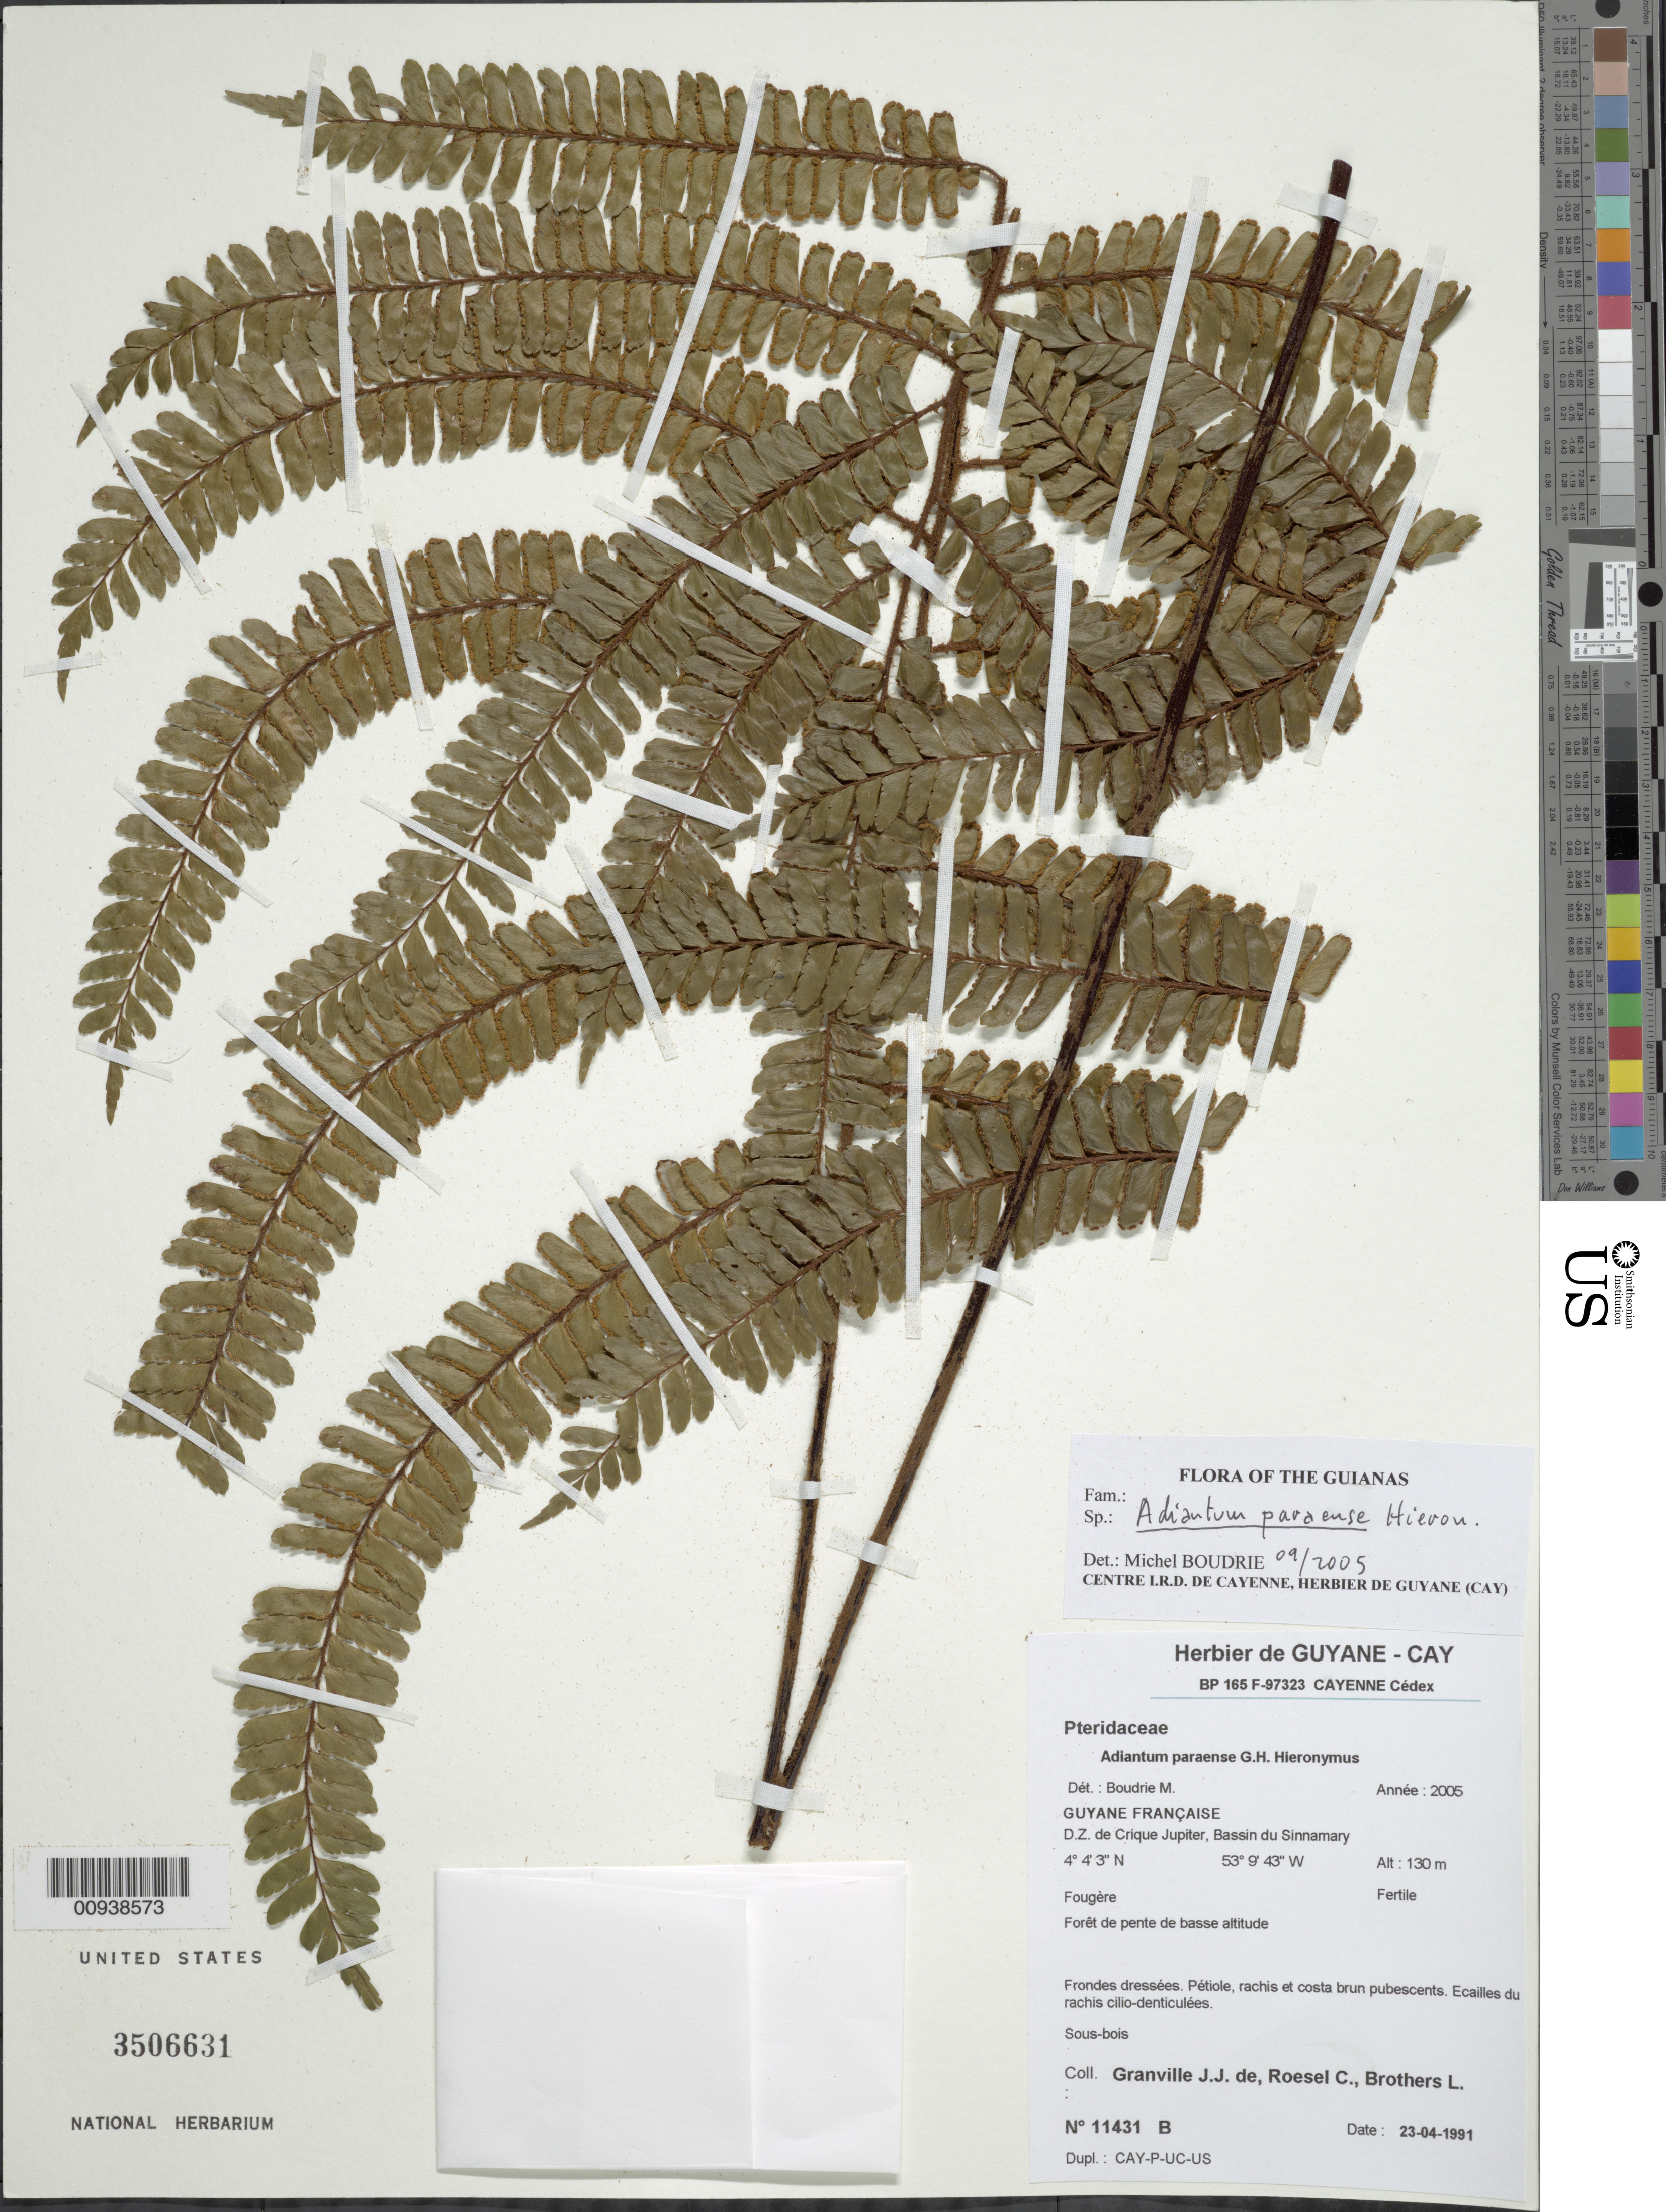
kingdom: Plantae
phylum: Tracheophyta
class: Polypodiopsida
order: Polypodiales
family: Pteridaceae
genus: Adiantum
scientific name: Adiantum paraense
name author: Hieron.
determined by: Boudrie, M.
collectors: J.-J. de Granville, C. S. Roesel & L. Brothers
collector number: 11431 B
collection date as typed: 23-Apr-91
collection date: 1991-04-23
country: French Guiana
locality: D.Z. de Crique Jupiter, Bassin du Sinnamary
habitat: Forêt de pente de basse altitude; sous bois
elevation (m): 130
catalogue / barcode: US 3506631